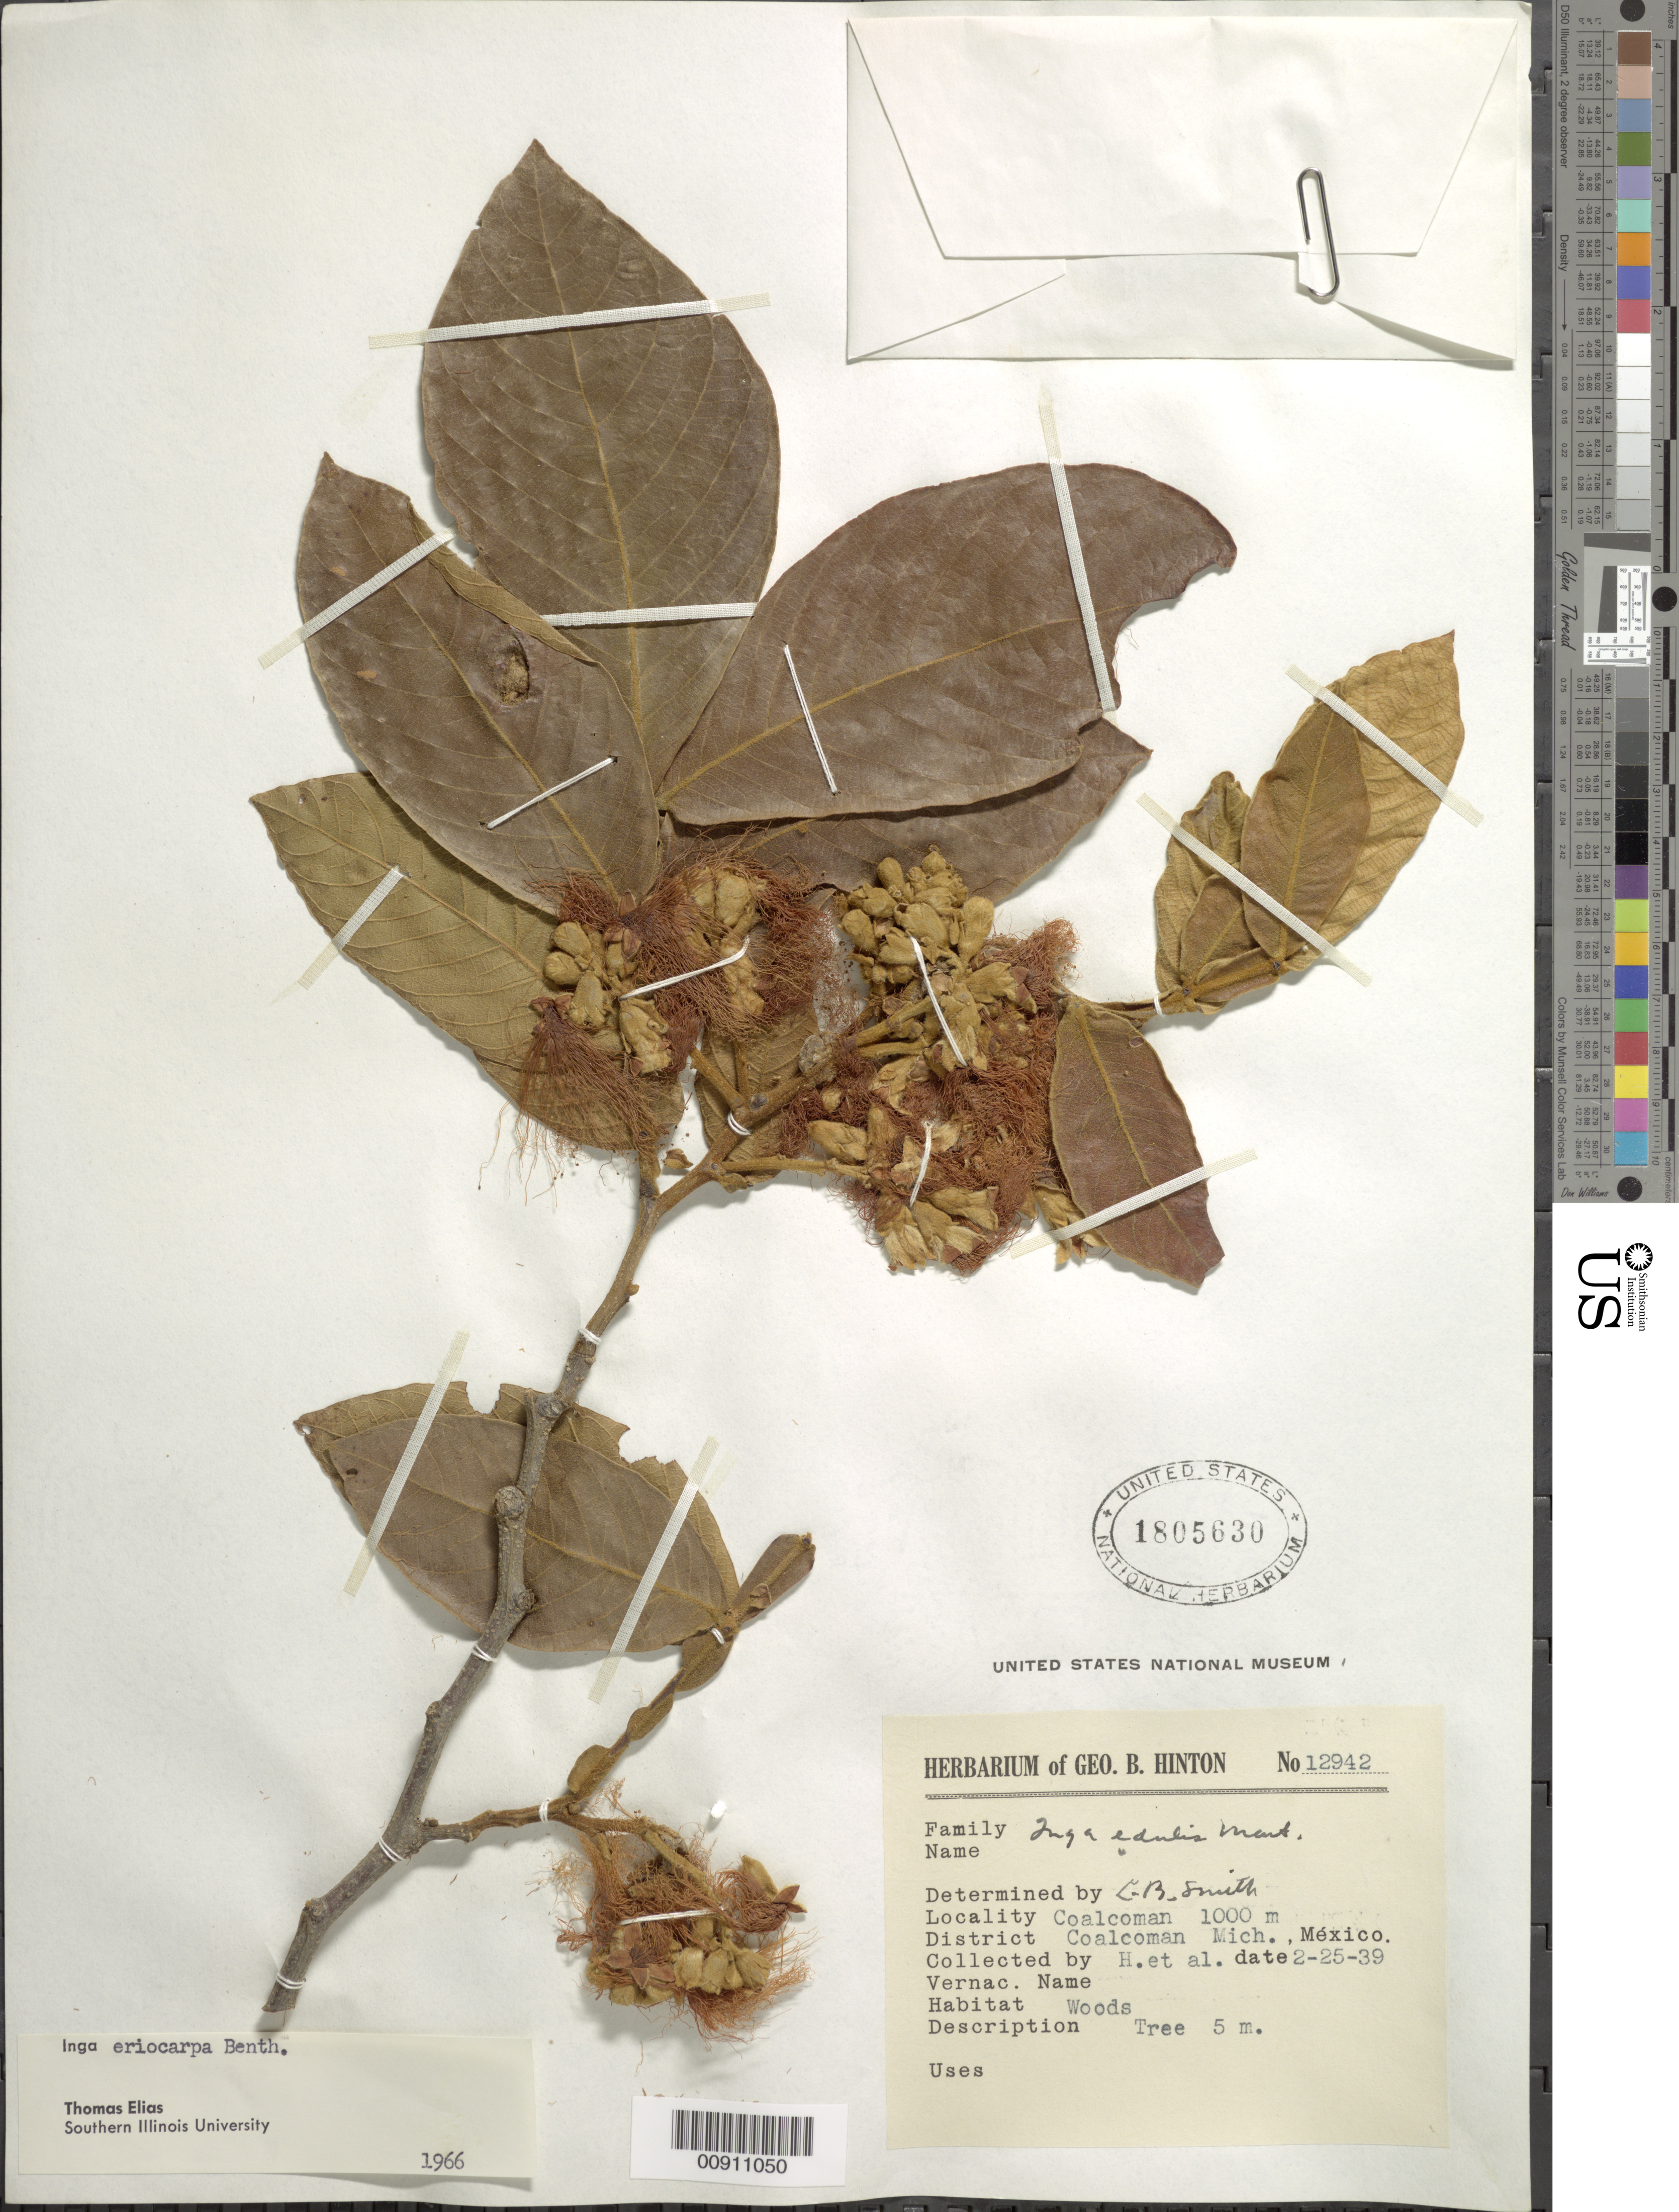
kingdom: Plantae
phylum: Tracheophyta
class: Magnoliopsida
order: Fabales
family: Fabaceae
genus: Inga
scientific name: Inga vera subsp. eriocarpa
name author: (Benth.) J. León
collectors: G. B. Hinton & et al.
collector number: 12942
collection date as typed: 25 Feb 1939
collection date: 1939-02-25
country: Mexico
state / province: Michoacán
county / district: Coalcomán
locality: Coalcomán, District Coalcomán, Michoacán.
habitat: Woods.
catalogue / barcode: US 1805630